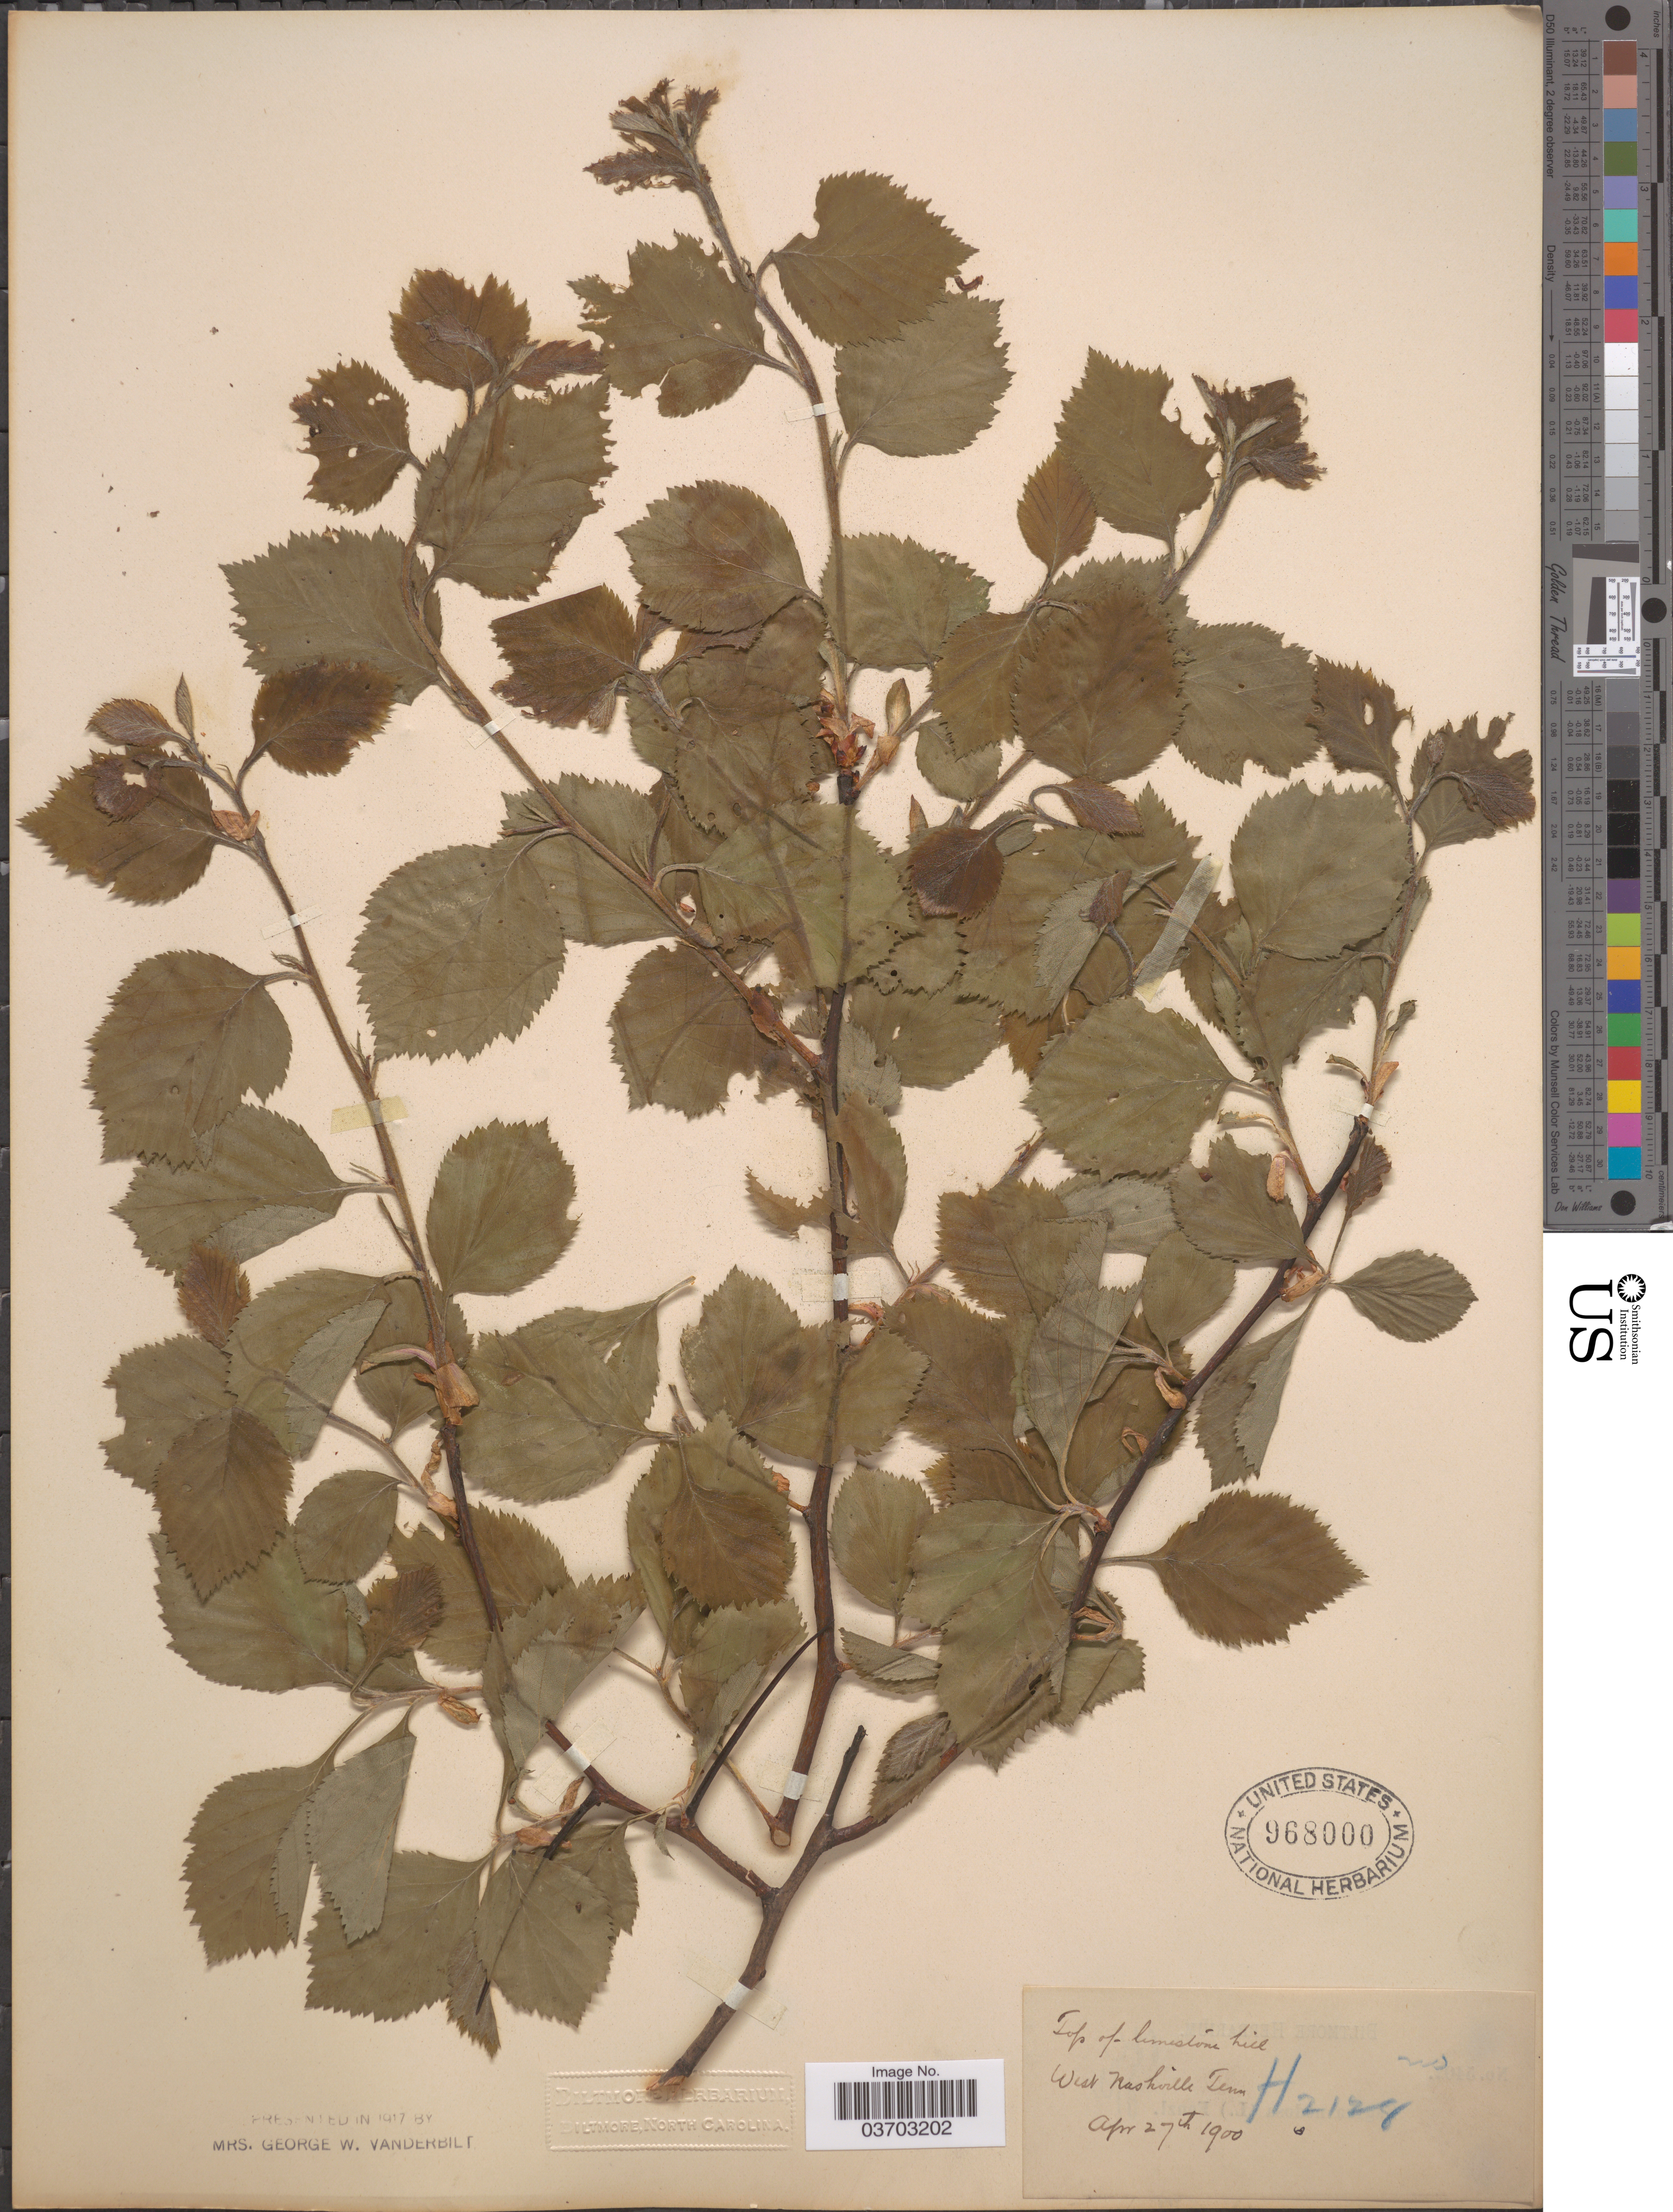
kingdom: Plantae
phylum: Tracheophyta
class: Magnoliopsida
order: Rosales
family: Rosaceae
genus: Crataegus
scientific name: Crataegus sp.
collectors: ex herb. Biltmore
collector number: H2128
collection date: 1900-04-27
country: United States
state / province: Tennessee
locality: West Nashville.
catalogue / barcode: US 968000